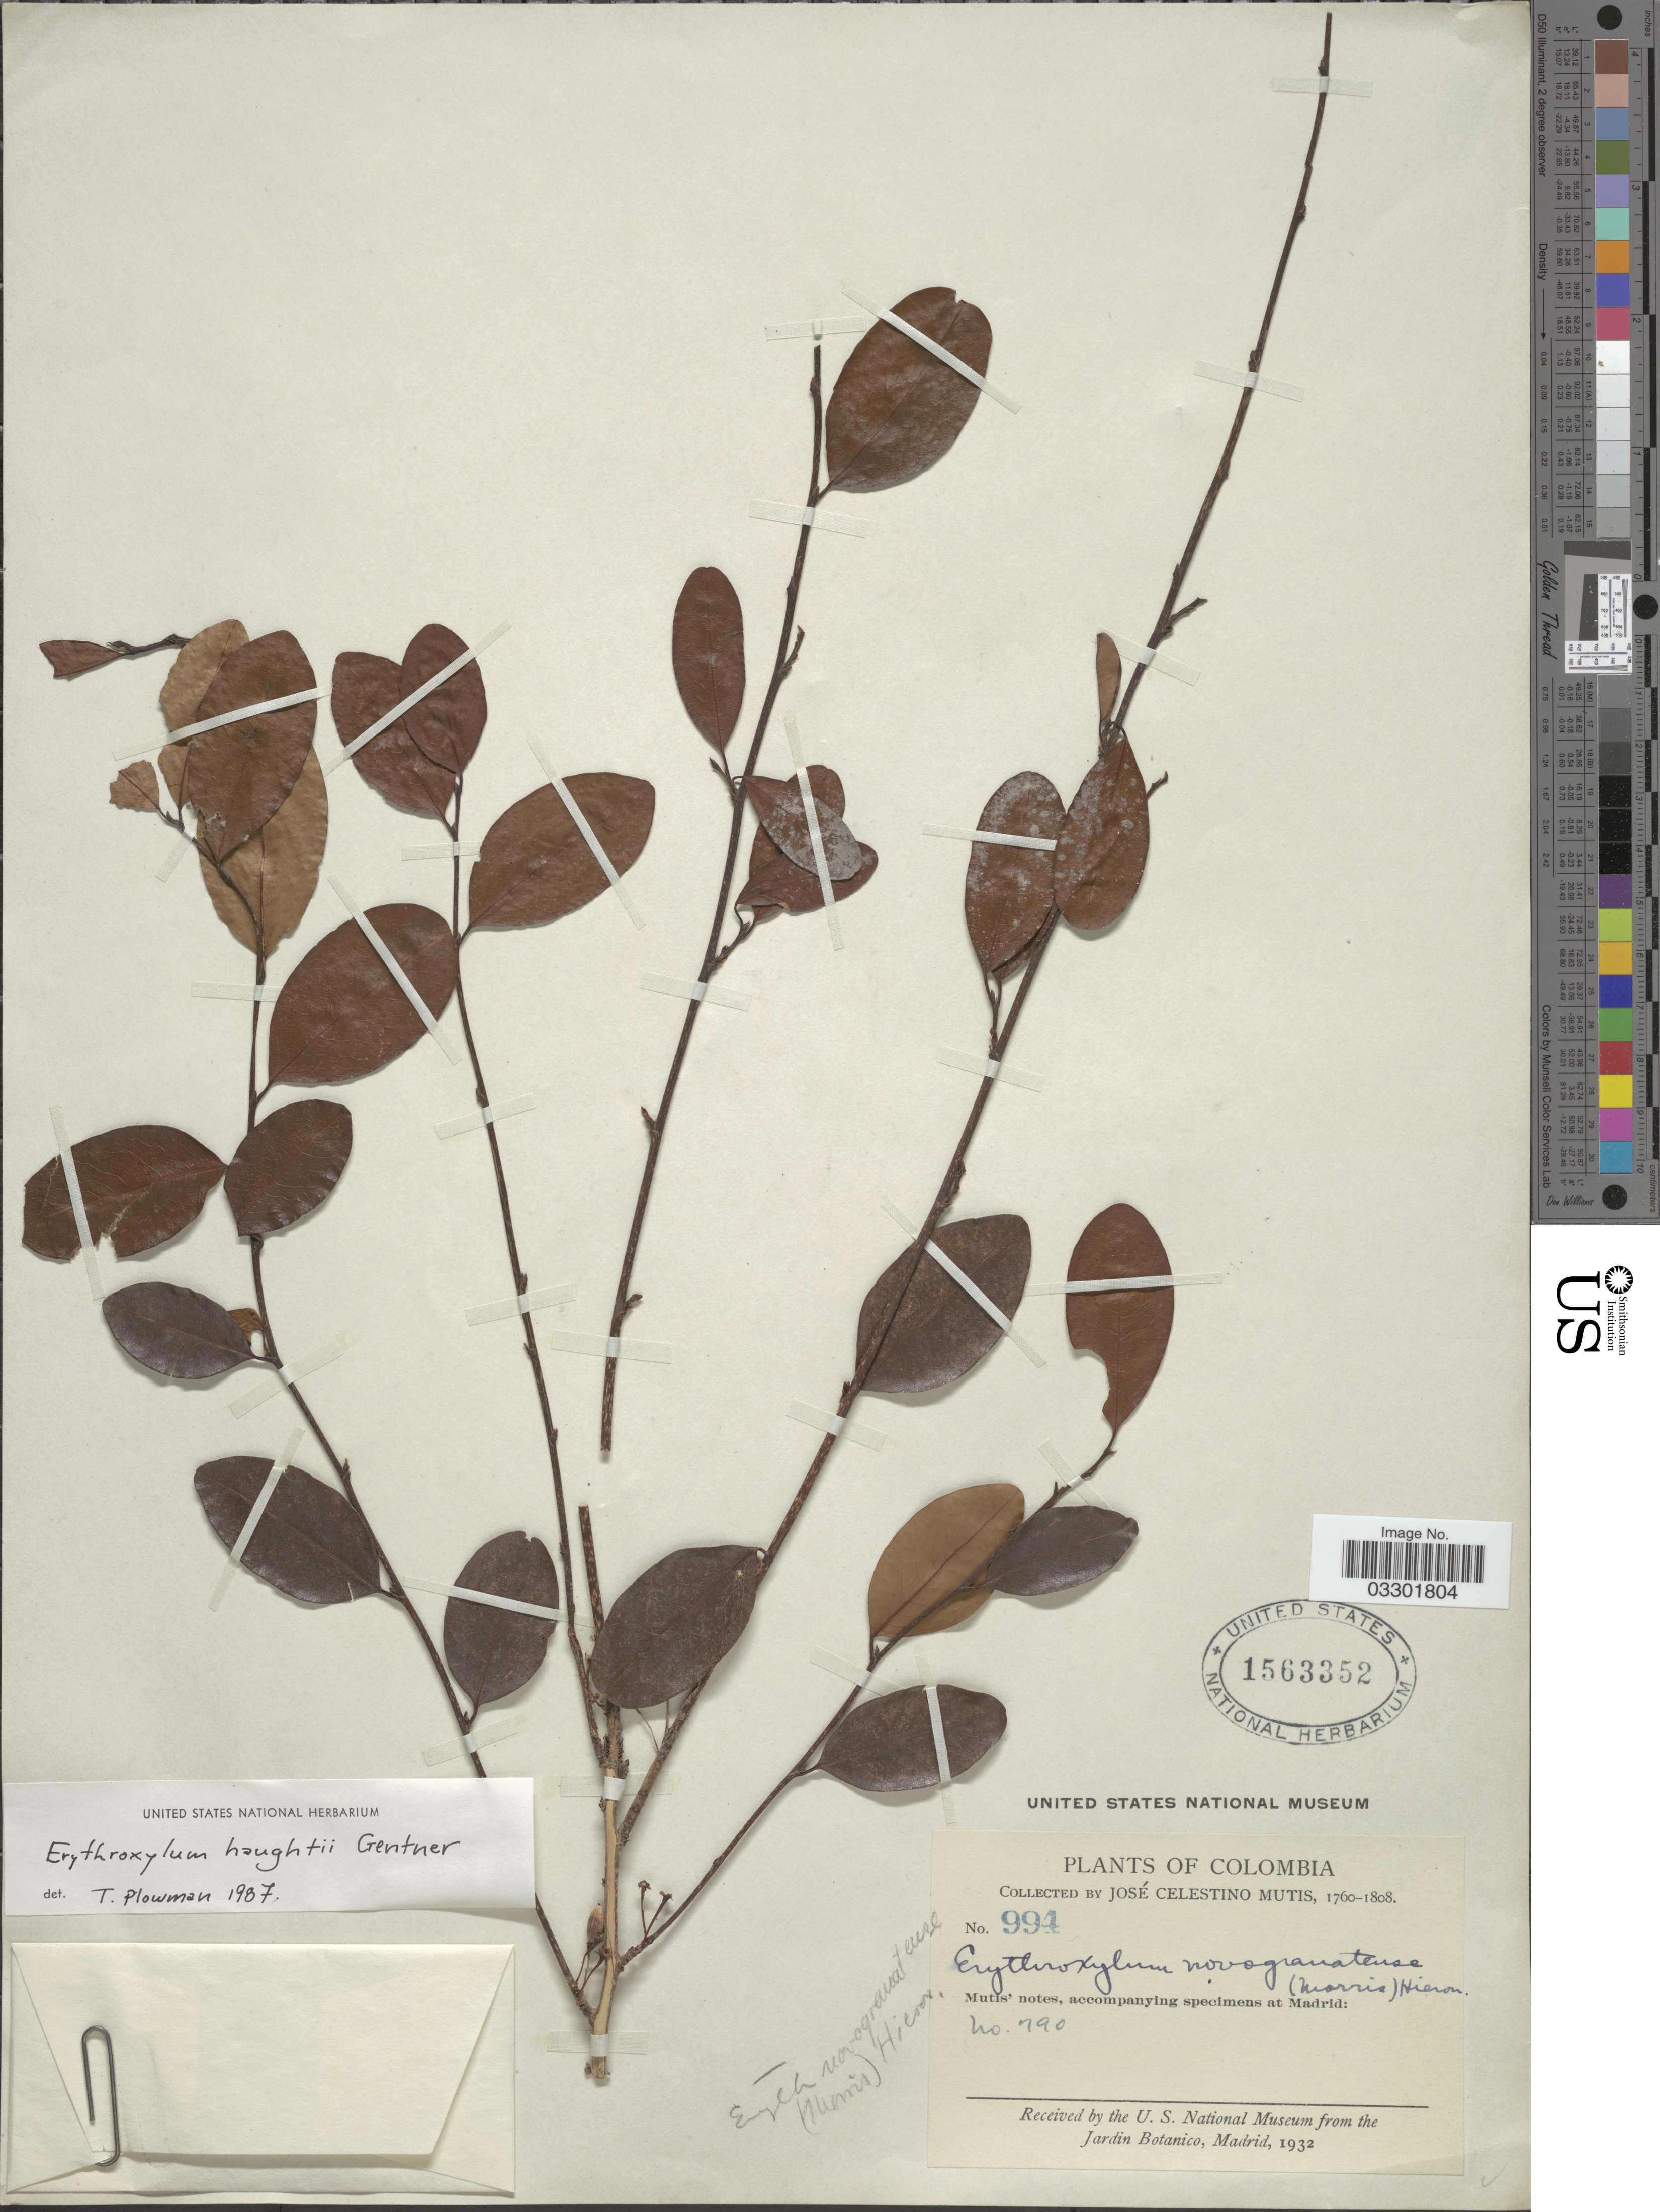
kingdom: Plantae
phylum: Tracheophyta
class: Magnoliopsida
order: Malpighiales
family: Erythroxylaceae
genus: Erythroxylum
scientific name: Erythroxylum haughtii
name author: Gentner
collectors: J. C. B. Mutis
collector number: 994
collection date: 1760/1808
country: Colombia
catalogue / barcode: US 1563352